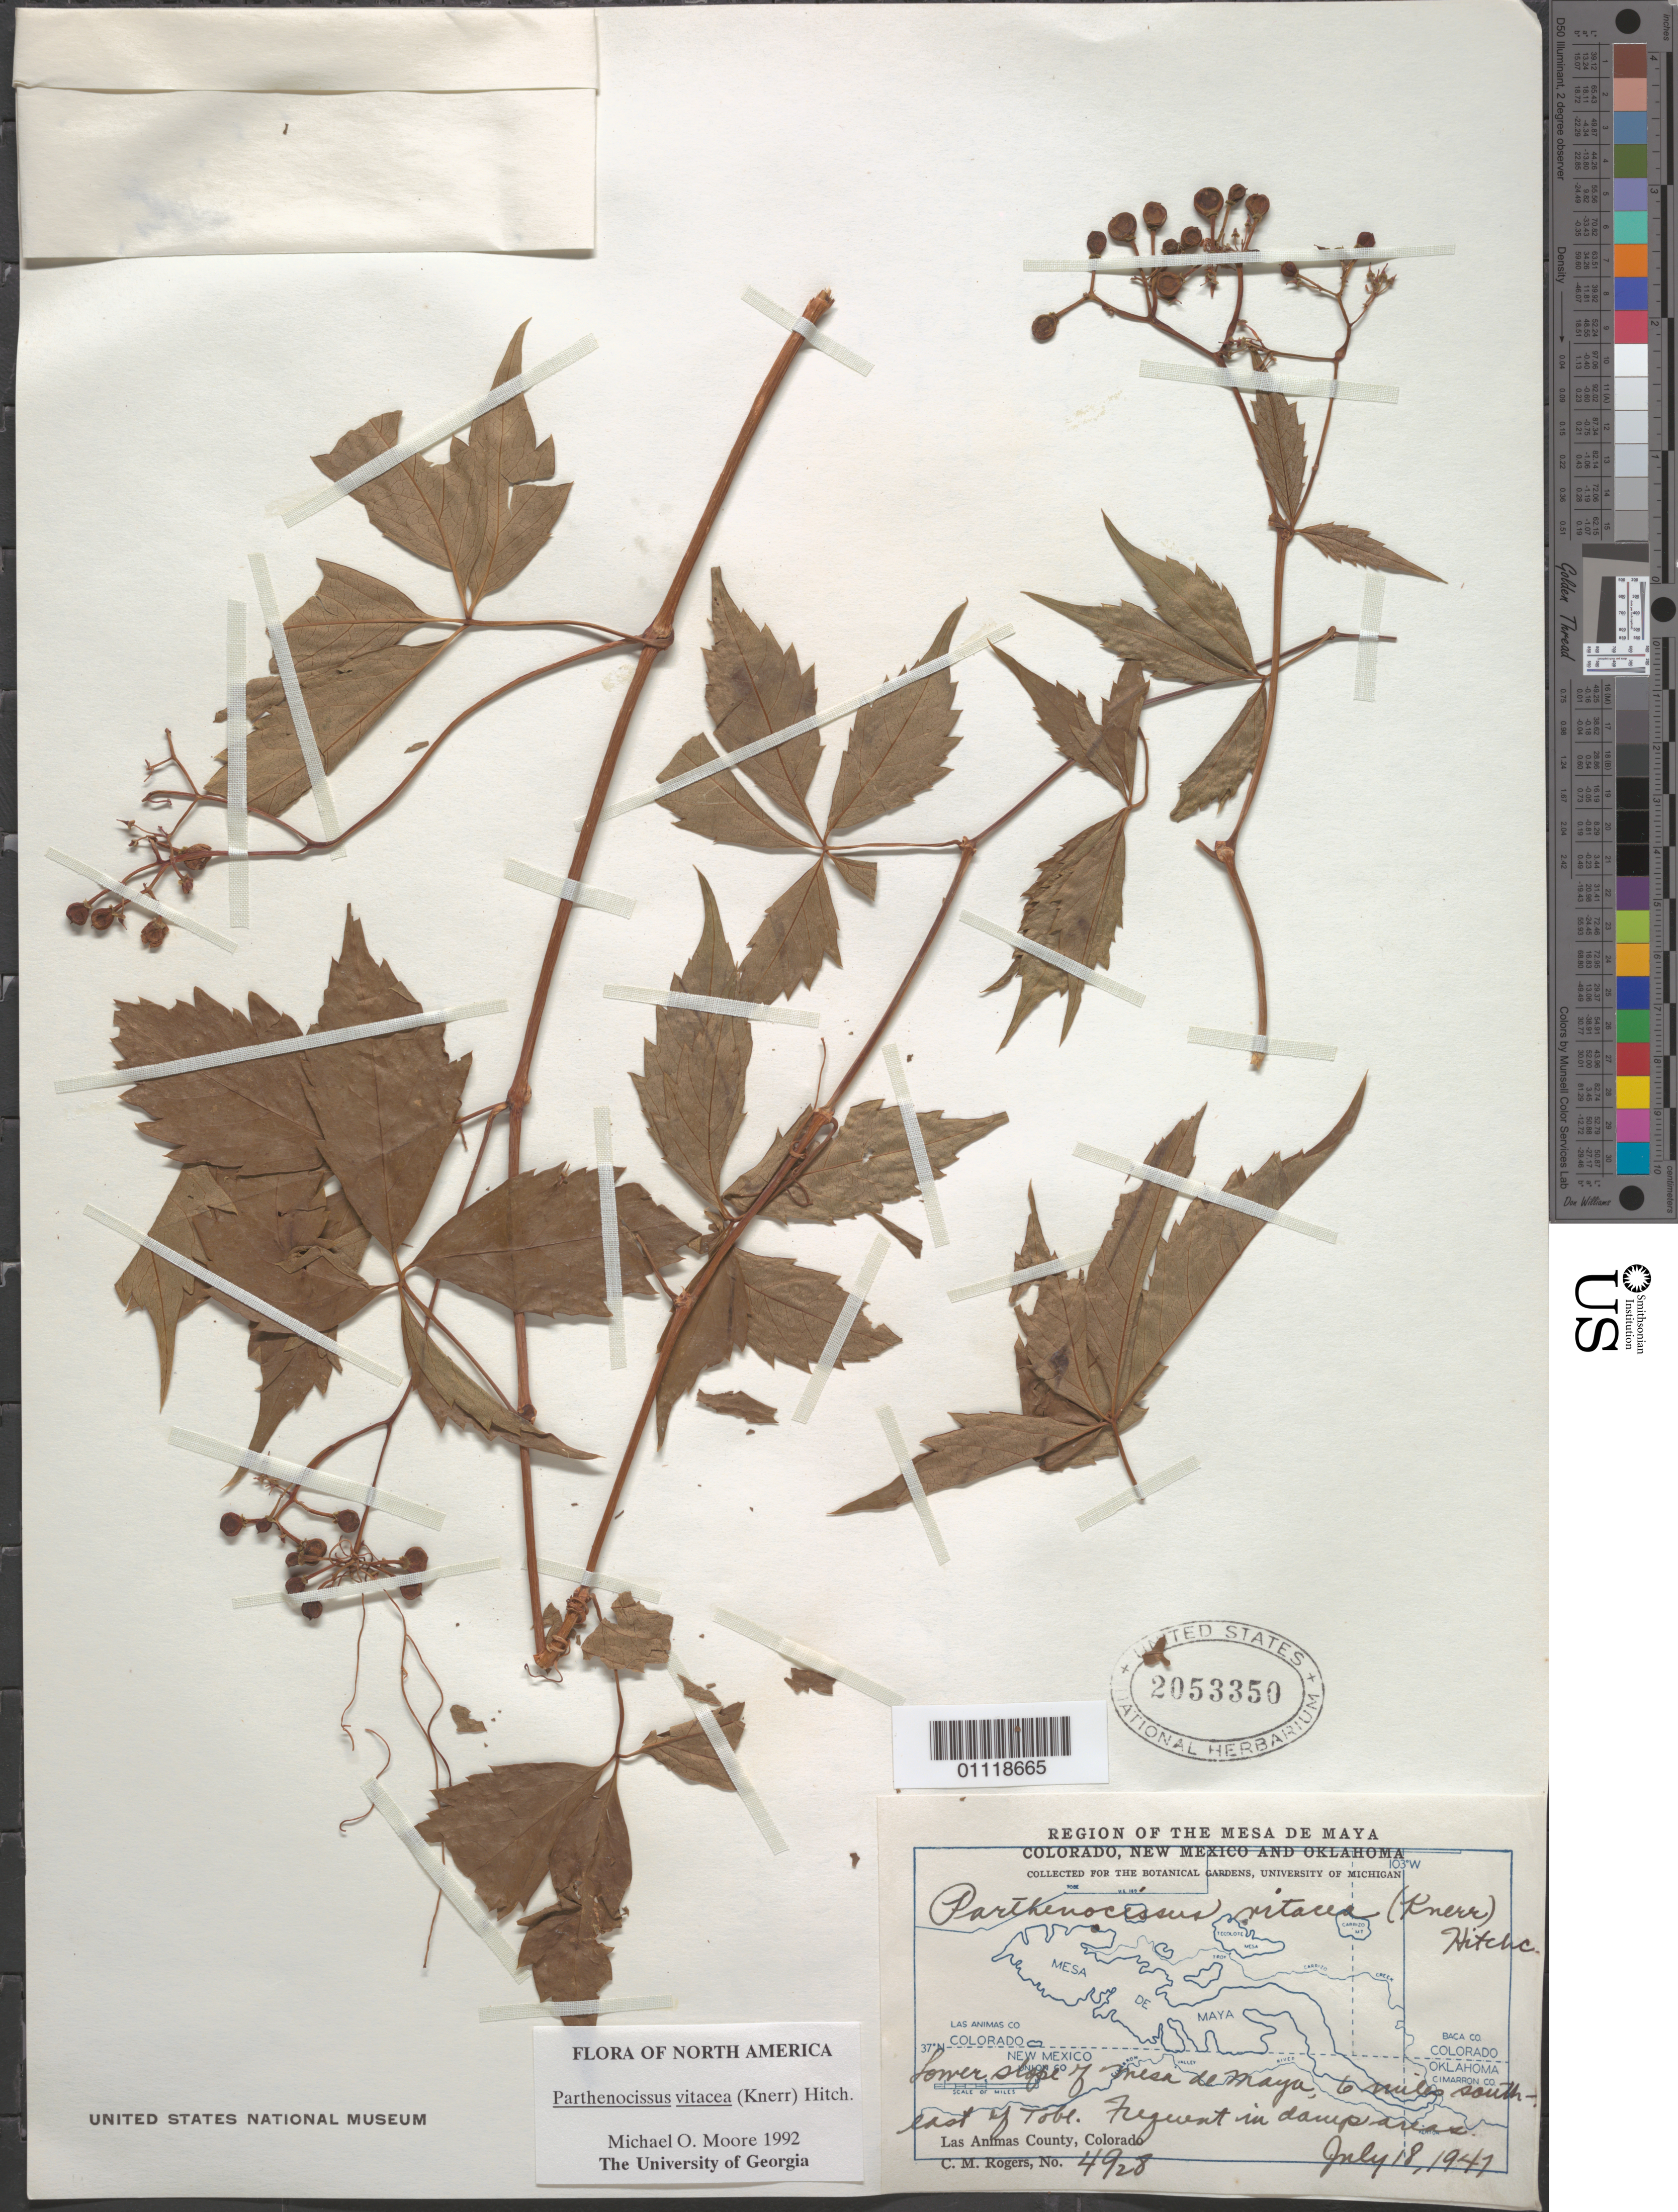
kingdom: Plantae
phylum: Tracheophyta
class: Magnoliopsida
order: Vitales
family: Vitaceae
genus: Parthenocissus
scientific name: Parthenocissus vitacea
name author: (Knerr) Hitchc.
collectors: C. M. Rogers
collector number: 4928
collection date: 1941-07-18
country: United States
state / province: Colorado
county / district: Las Animas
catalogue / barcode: US 2053350